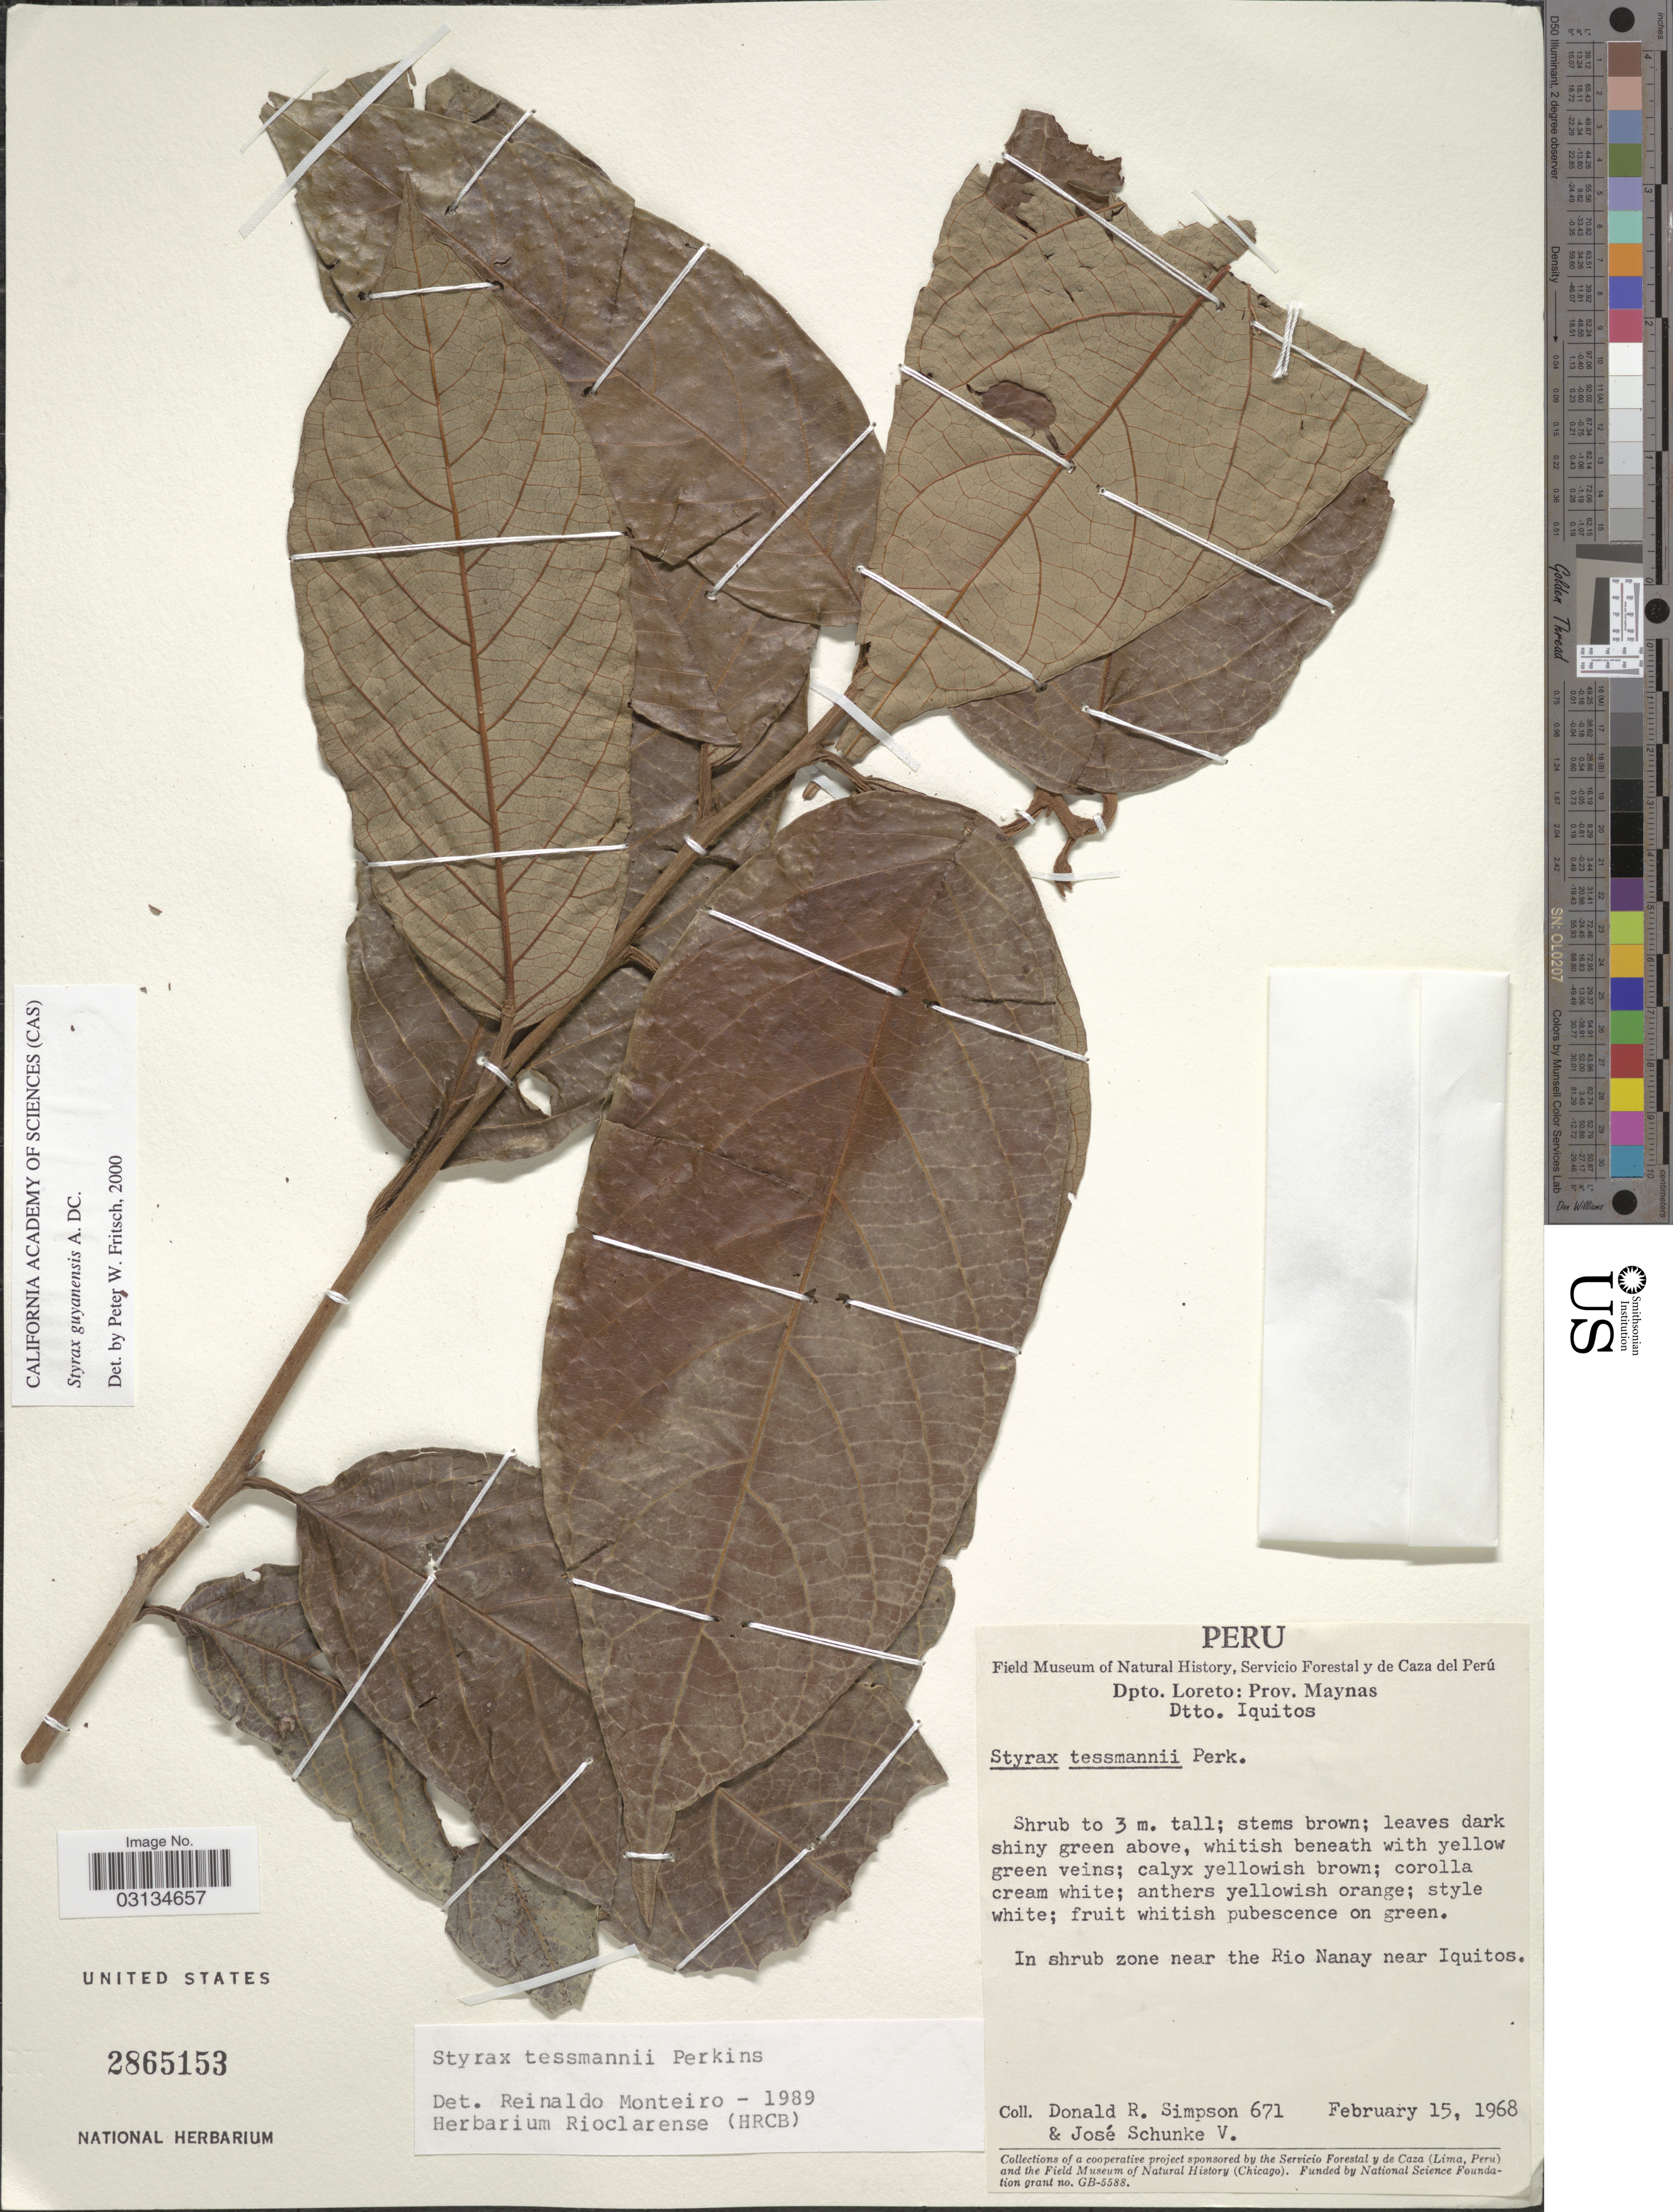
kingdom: Plantae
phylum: Tracheophyta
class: Magnoliopsida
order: Ericales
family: Styracaceae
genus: Styrax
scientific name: Styrax guyanensis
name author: A. DC.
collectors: D. R. Simpson & J. Schunke Vigo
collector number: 671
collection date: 1968-02-15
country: Peru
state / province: Loreto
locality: Dpto. Loreto: Prov. Maynas, Dtto. Iquitos. In shrub zone near the Rio Nanay near Iquitos.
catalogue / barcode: US 2865153